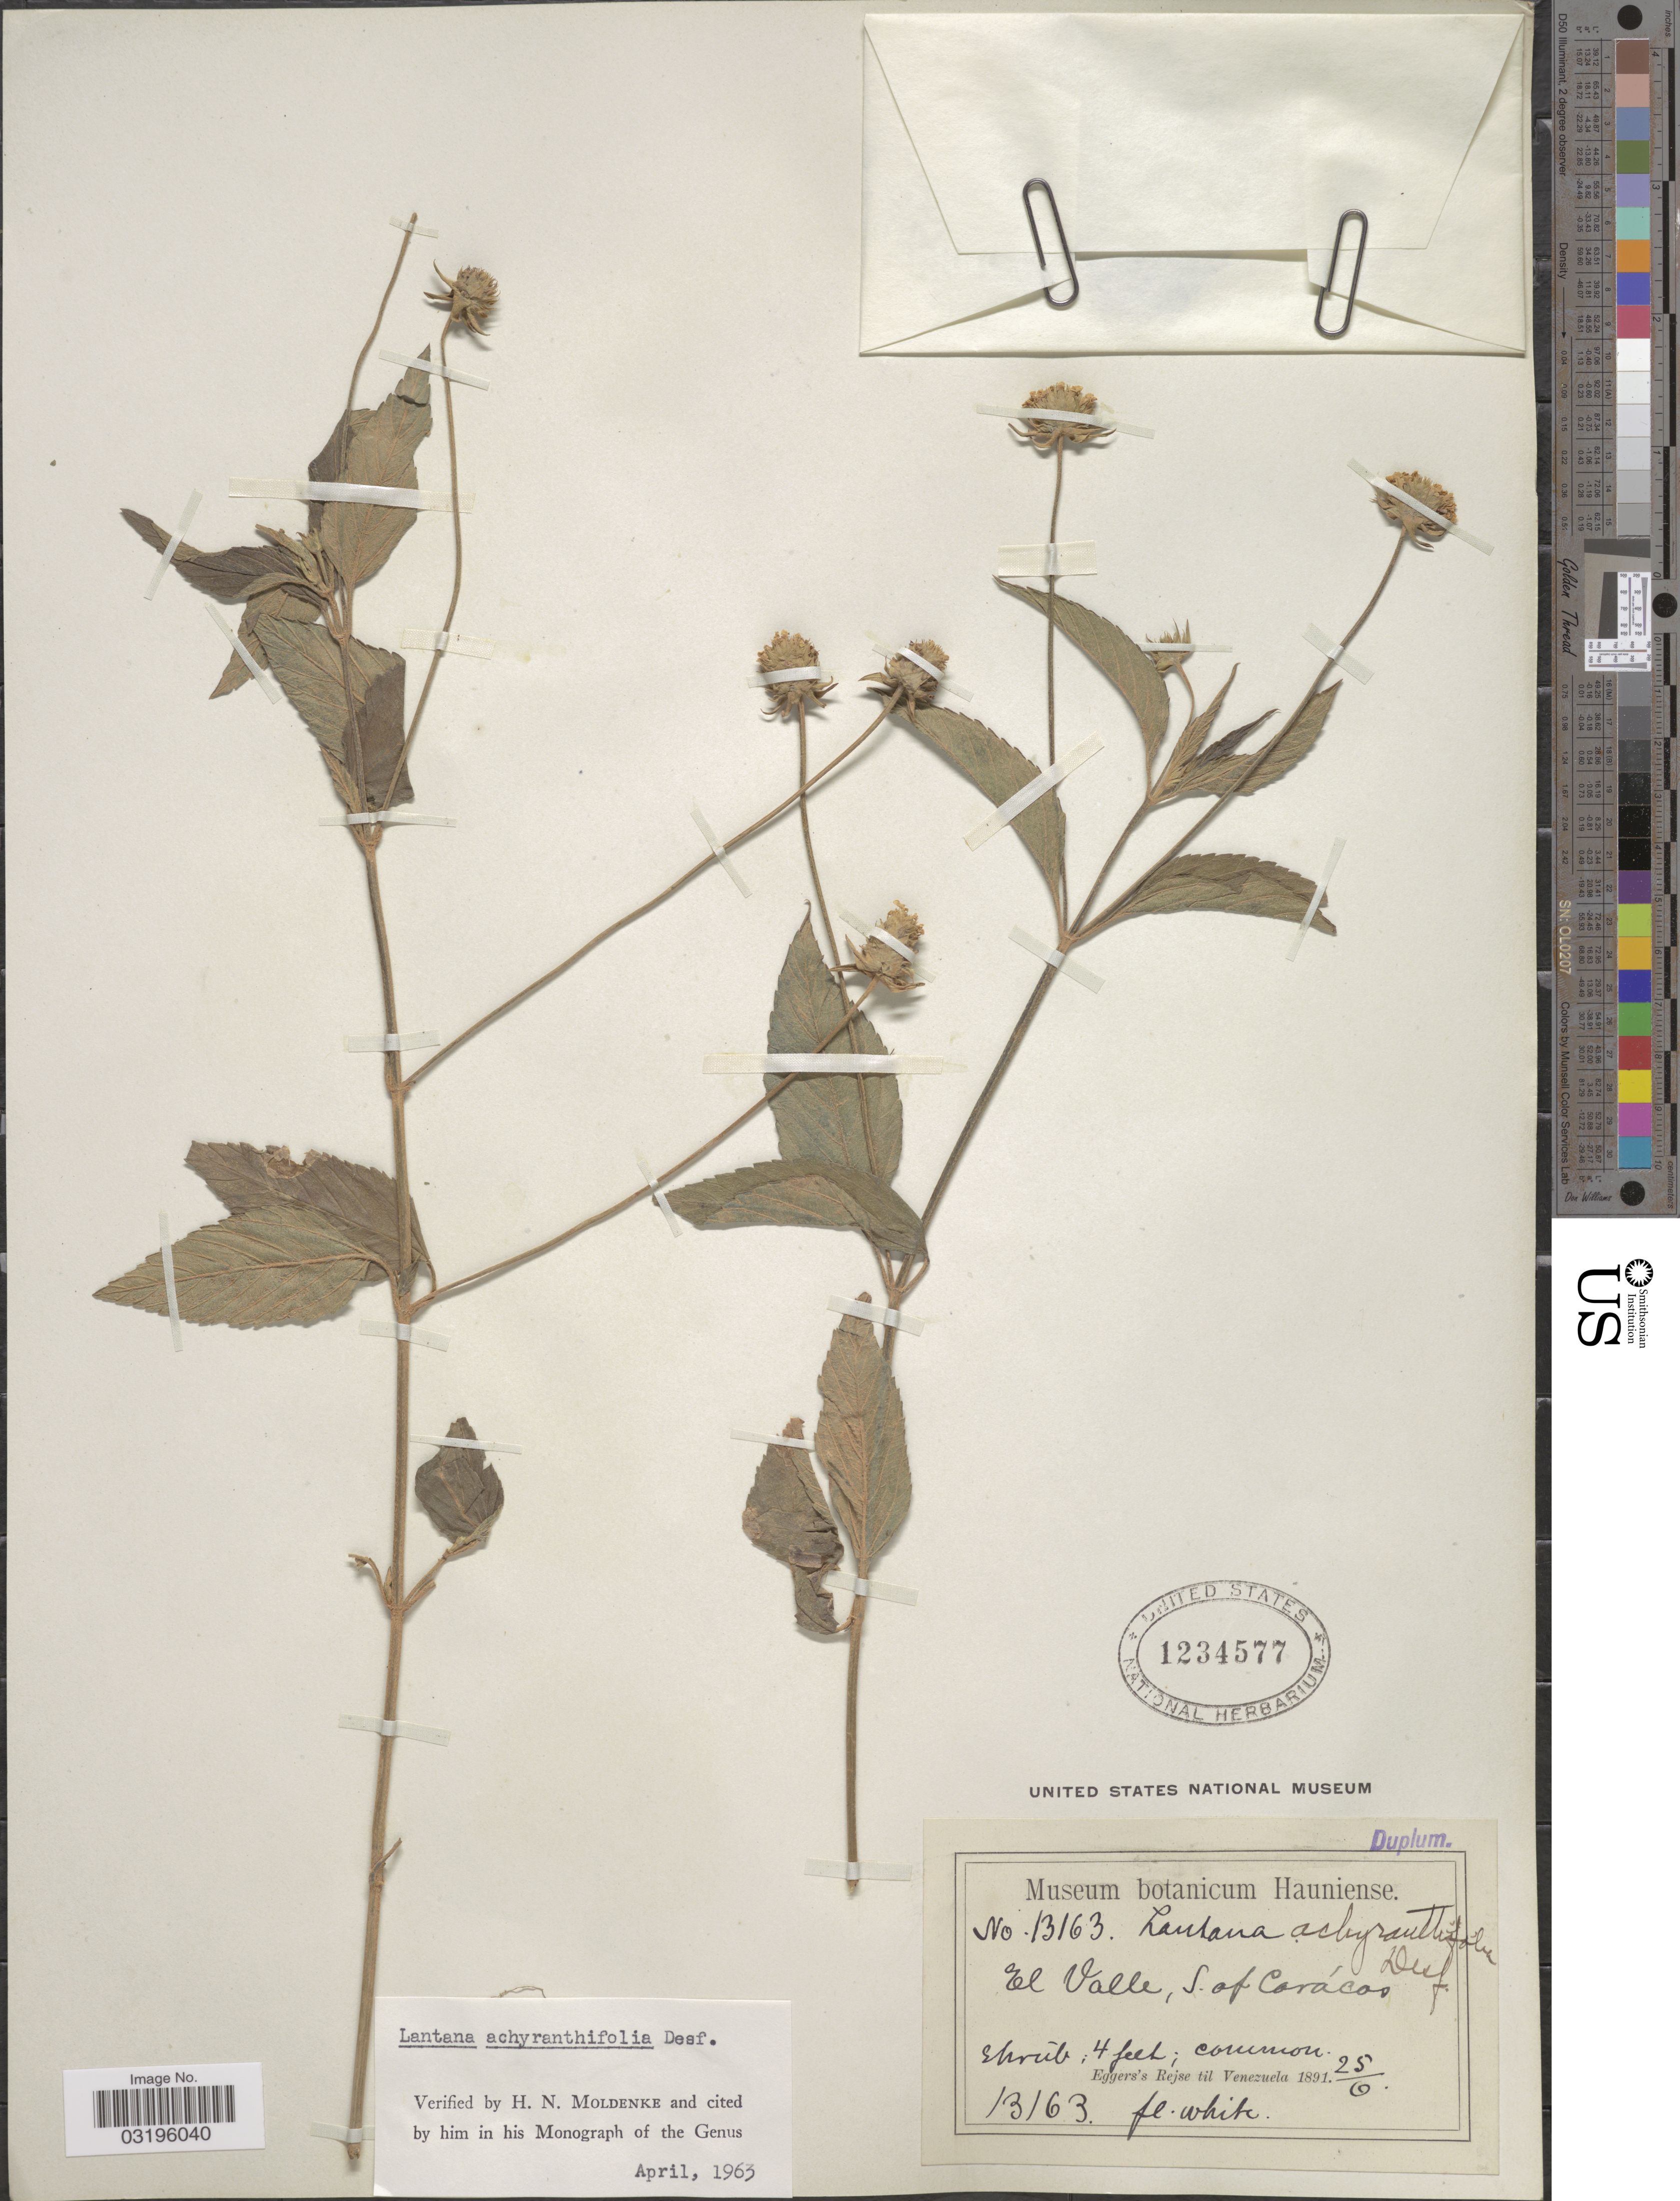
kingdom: Plantae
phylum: Tracheophyta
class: Magnoliopsida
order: Lamiales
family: Verbenaceae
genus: Lantana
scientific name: Lantana achyranthifolia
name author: Desf.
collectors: -. Eggers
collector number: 13163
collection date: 1891-06-25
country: Venezuela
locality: El Valle, S. of Carácas.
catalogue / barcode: US 1234577